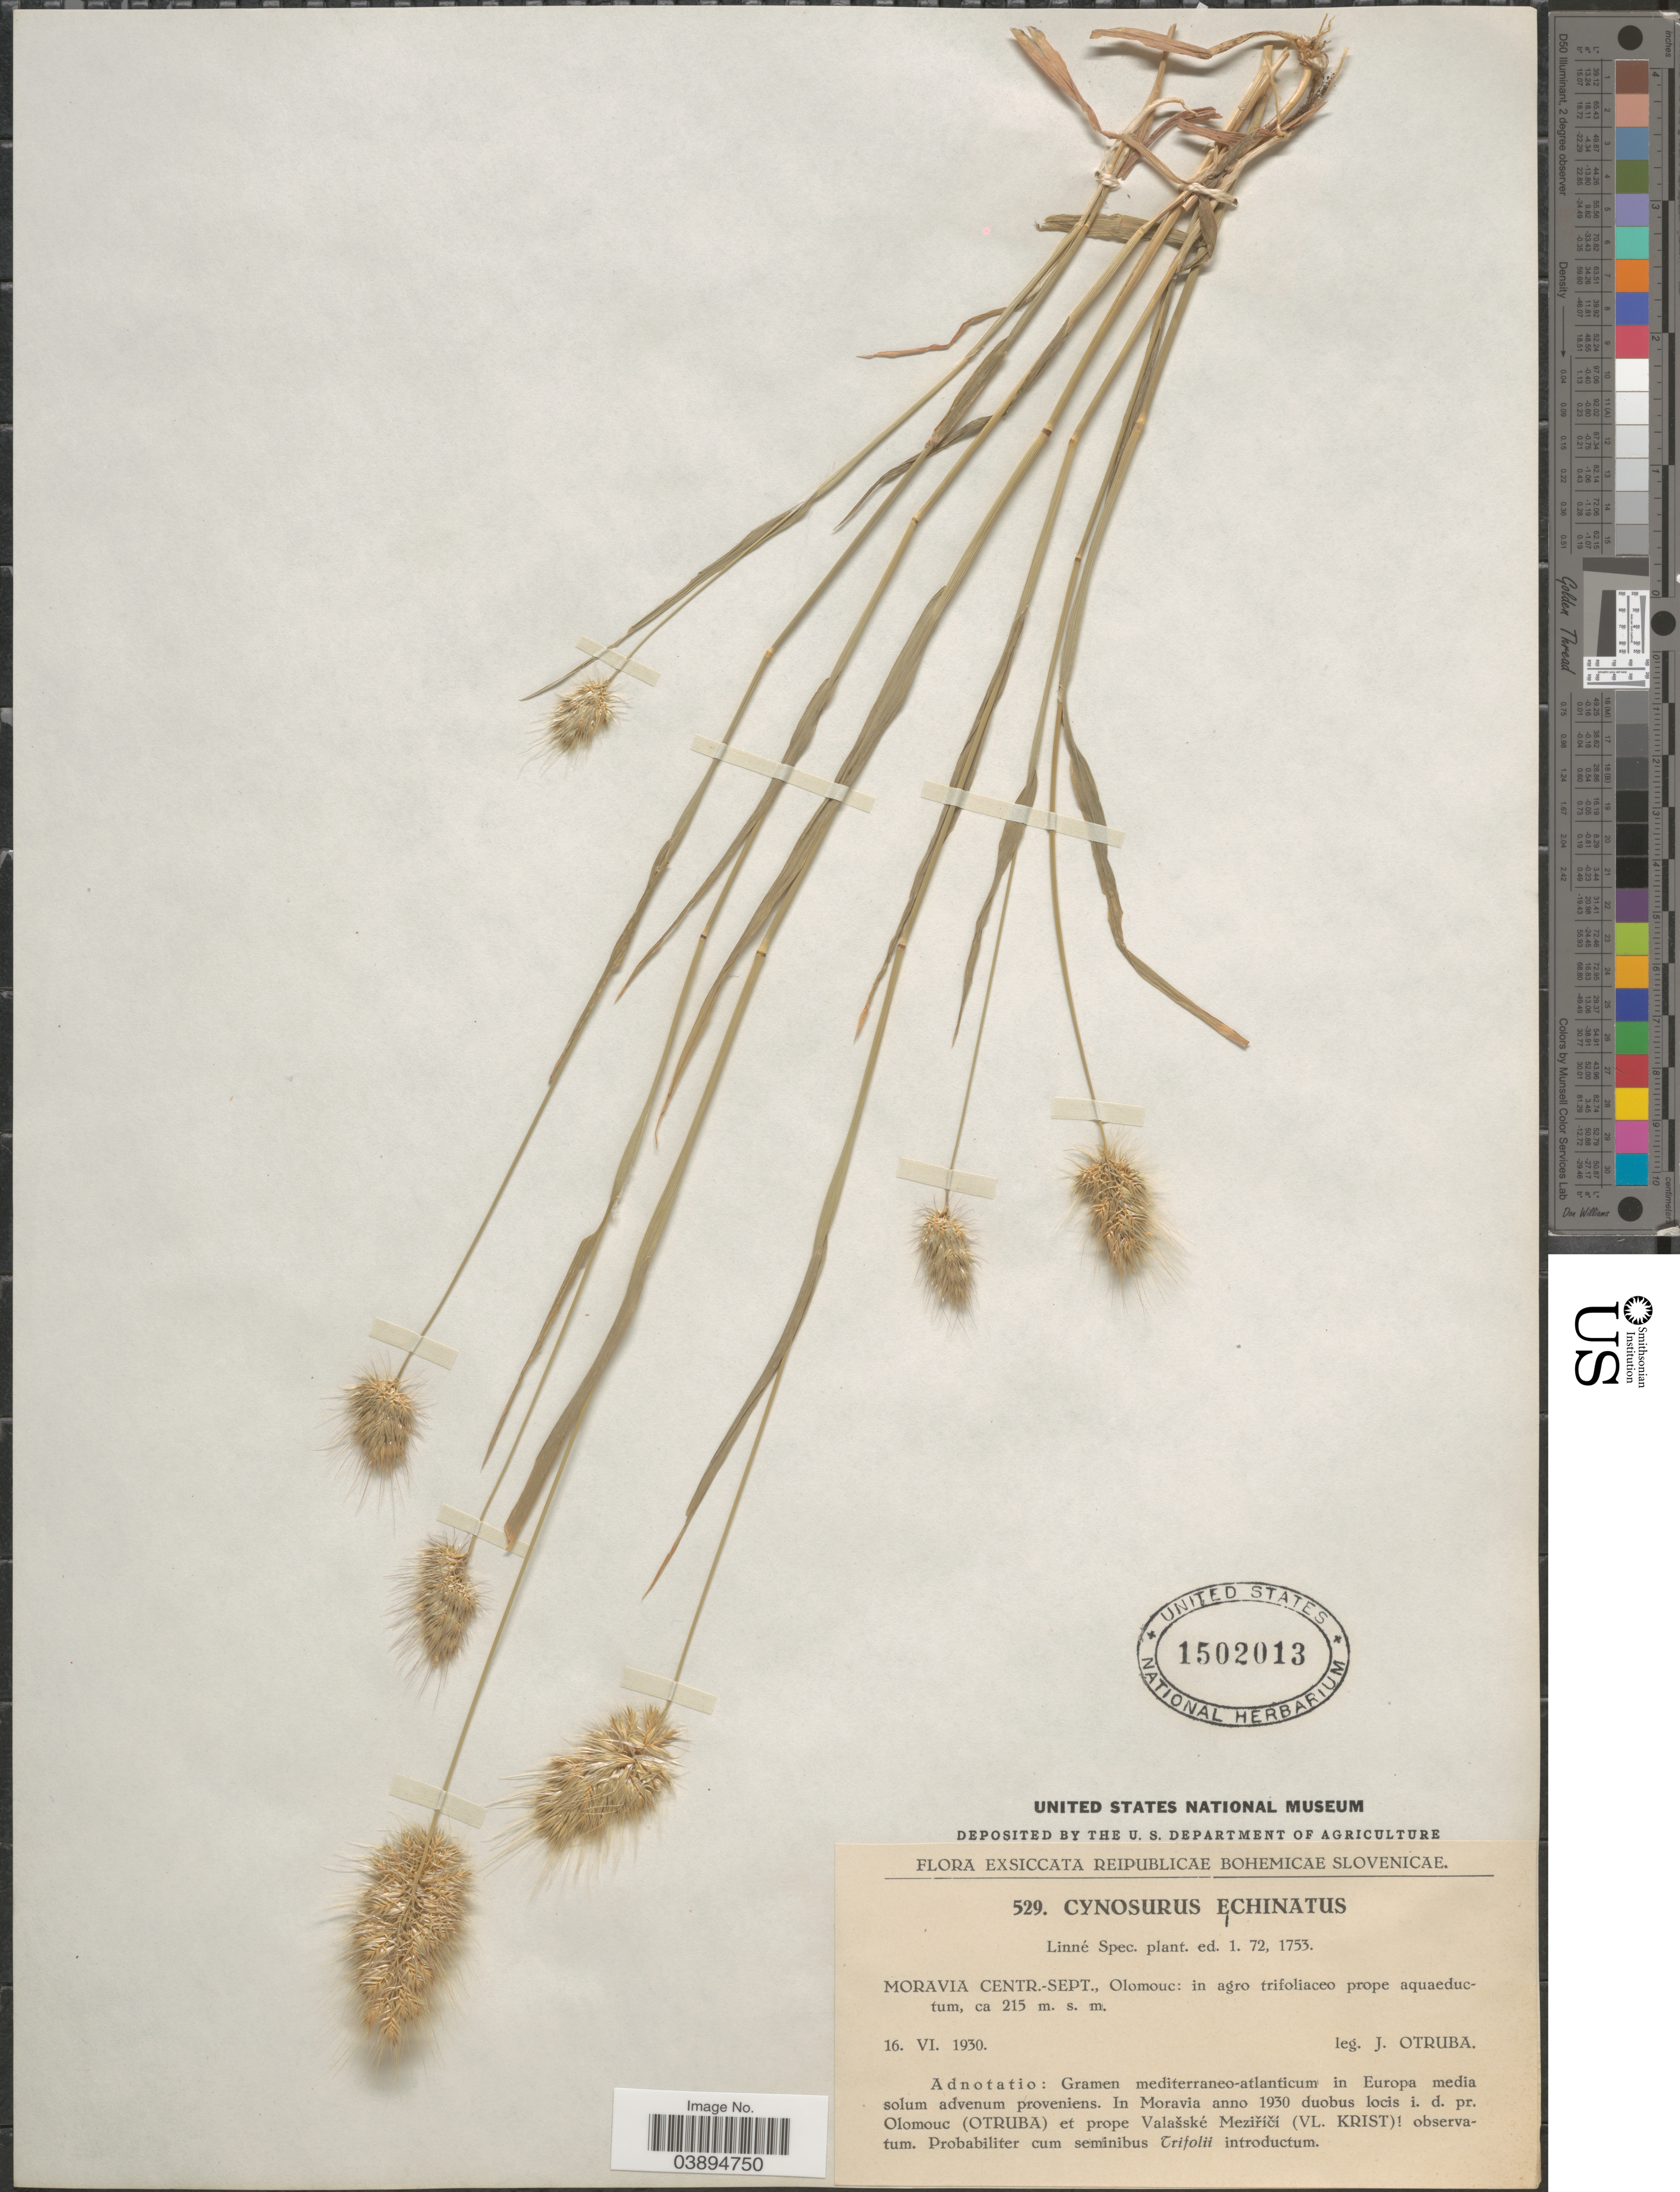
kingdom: Plantae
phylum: Tracheophyta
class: Liliopsida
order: Poales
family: Poaceae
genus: Cynosurus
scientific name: Cynosurus echinatus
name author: L.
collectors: J. Otruba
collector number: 529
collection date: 1930-06-16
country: Czechia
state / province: Olomouc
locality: Reipublicae Bohemicae Slovenicae. Moravia Centr.-Sept., Olomouc: in agro trifoliaceo prope aquaeductum.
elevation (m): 215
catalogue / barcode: US 1502013